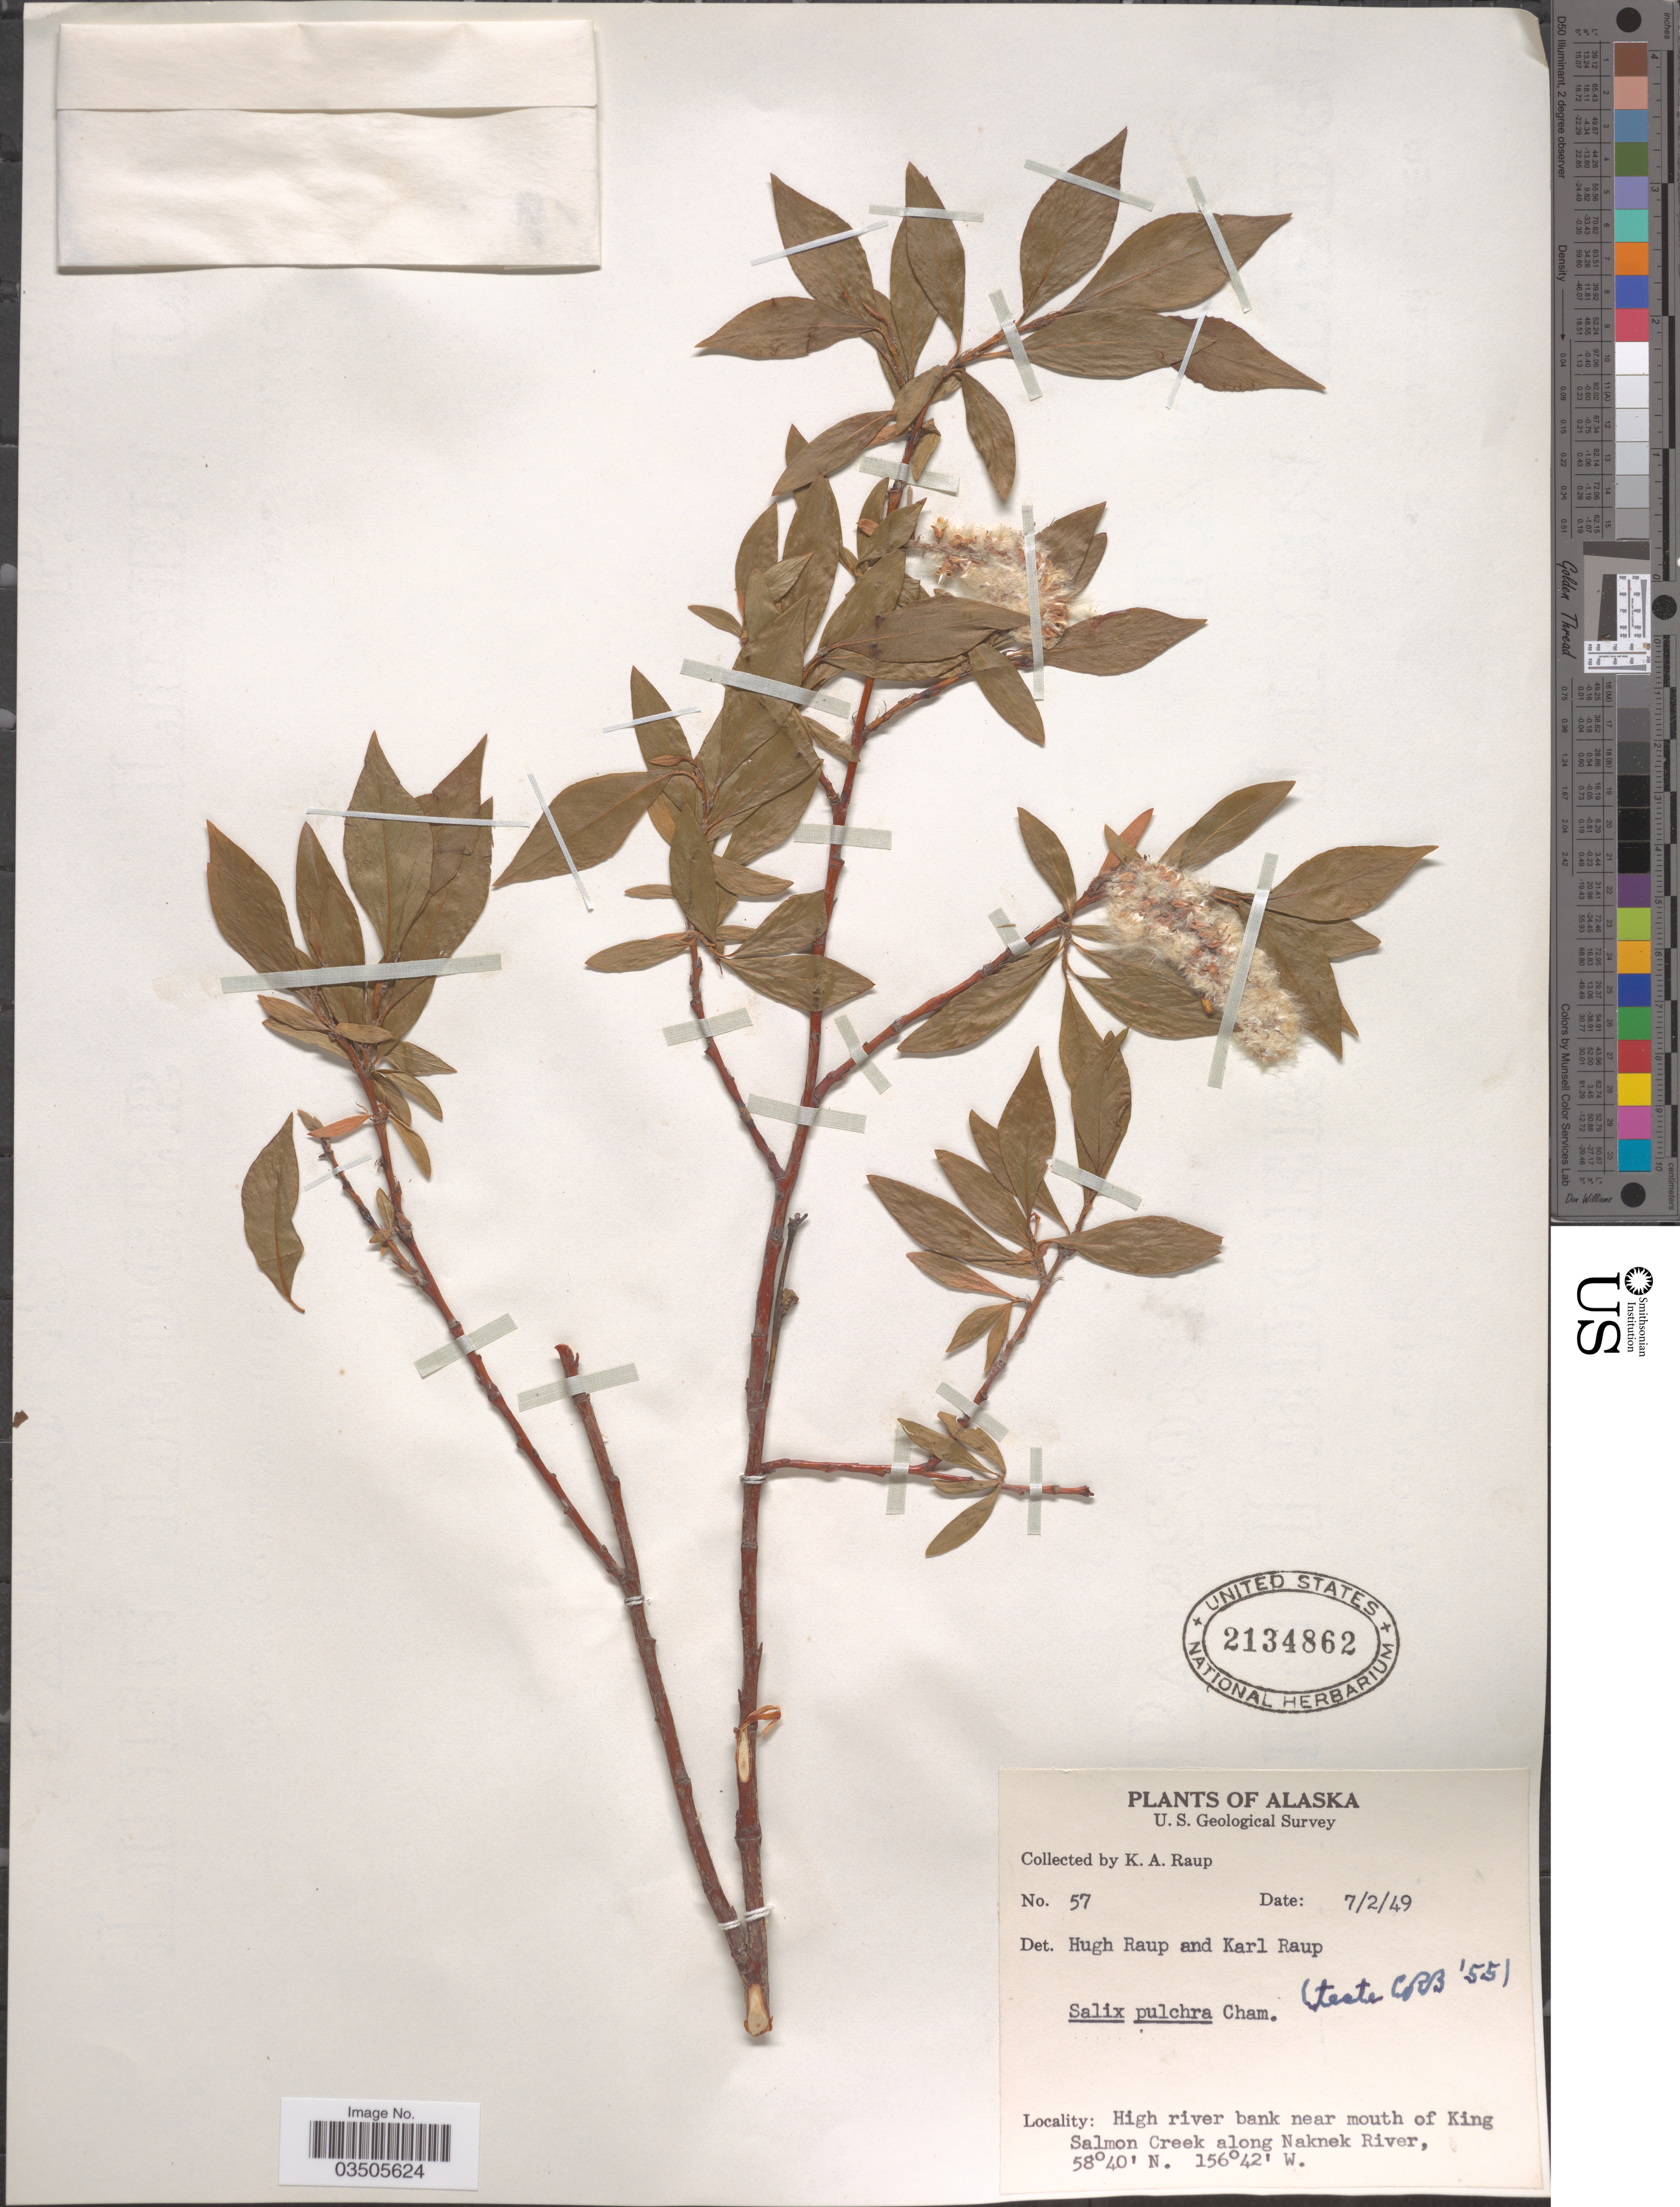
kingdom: Plantae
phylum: Tracheophyta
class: Magnoliopsida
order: Malpighiales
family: Salicaceae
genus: Salix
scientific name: Salix pulchra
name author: Cham.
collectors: K. Raup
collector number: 57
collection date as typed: Transcribed d/m/y: 2/7/49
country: United States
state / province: Alaska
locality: High river bank near mouth of King Salmon Creek along Naknek River.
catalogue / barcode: US 2134862